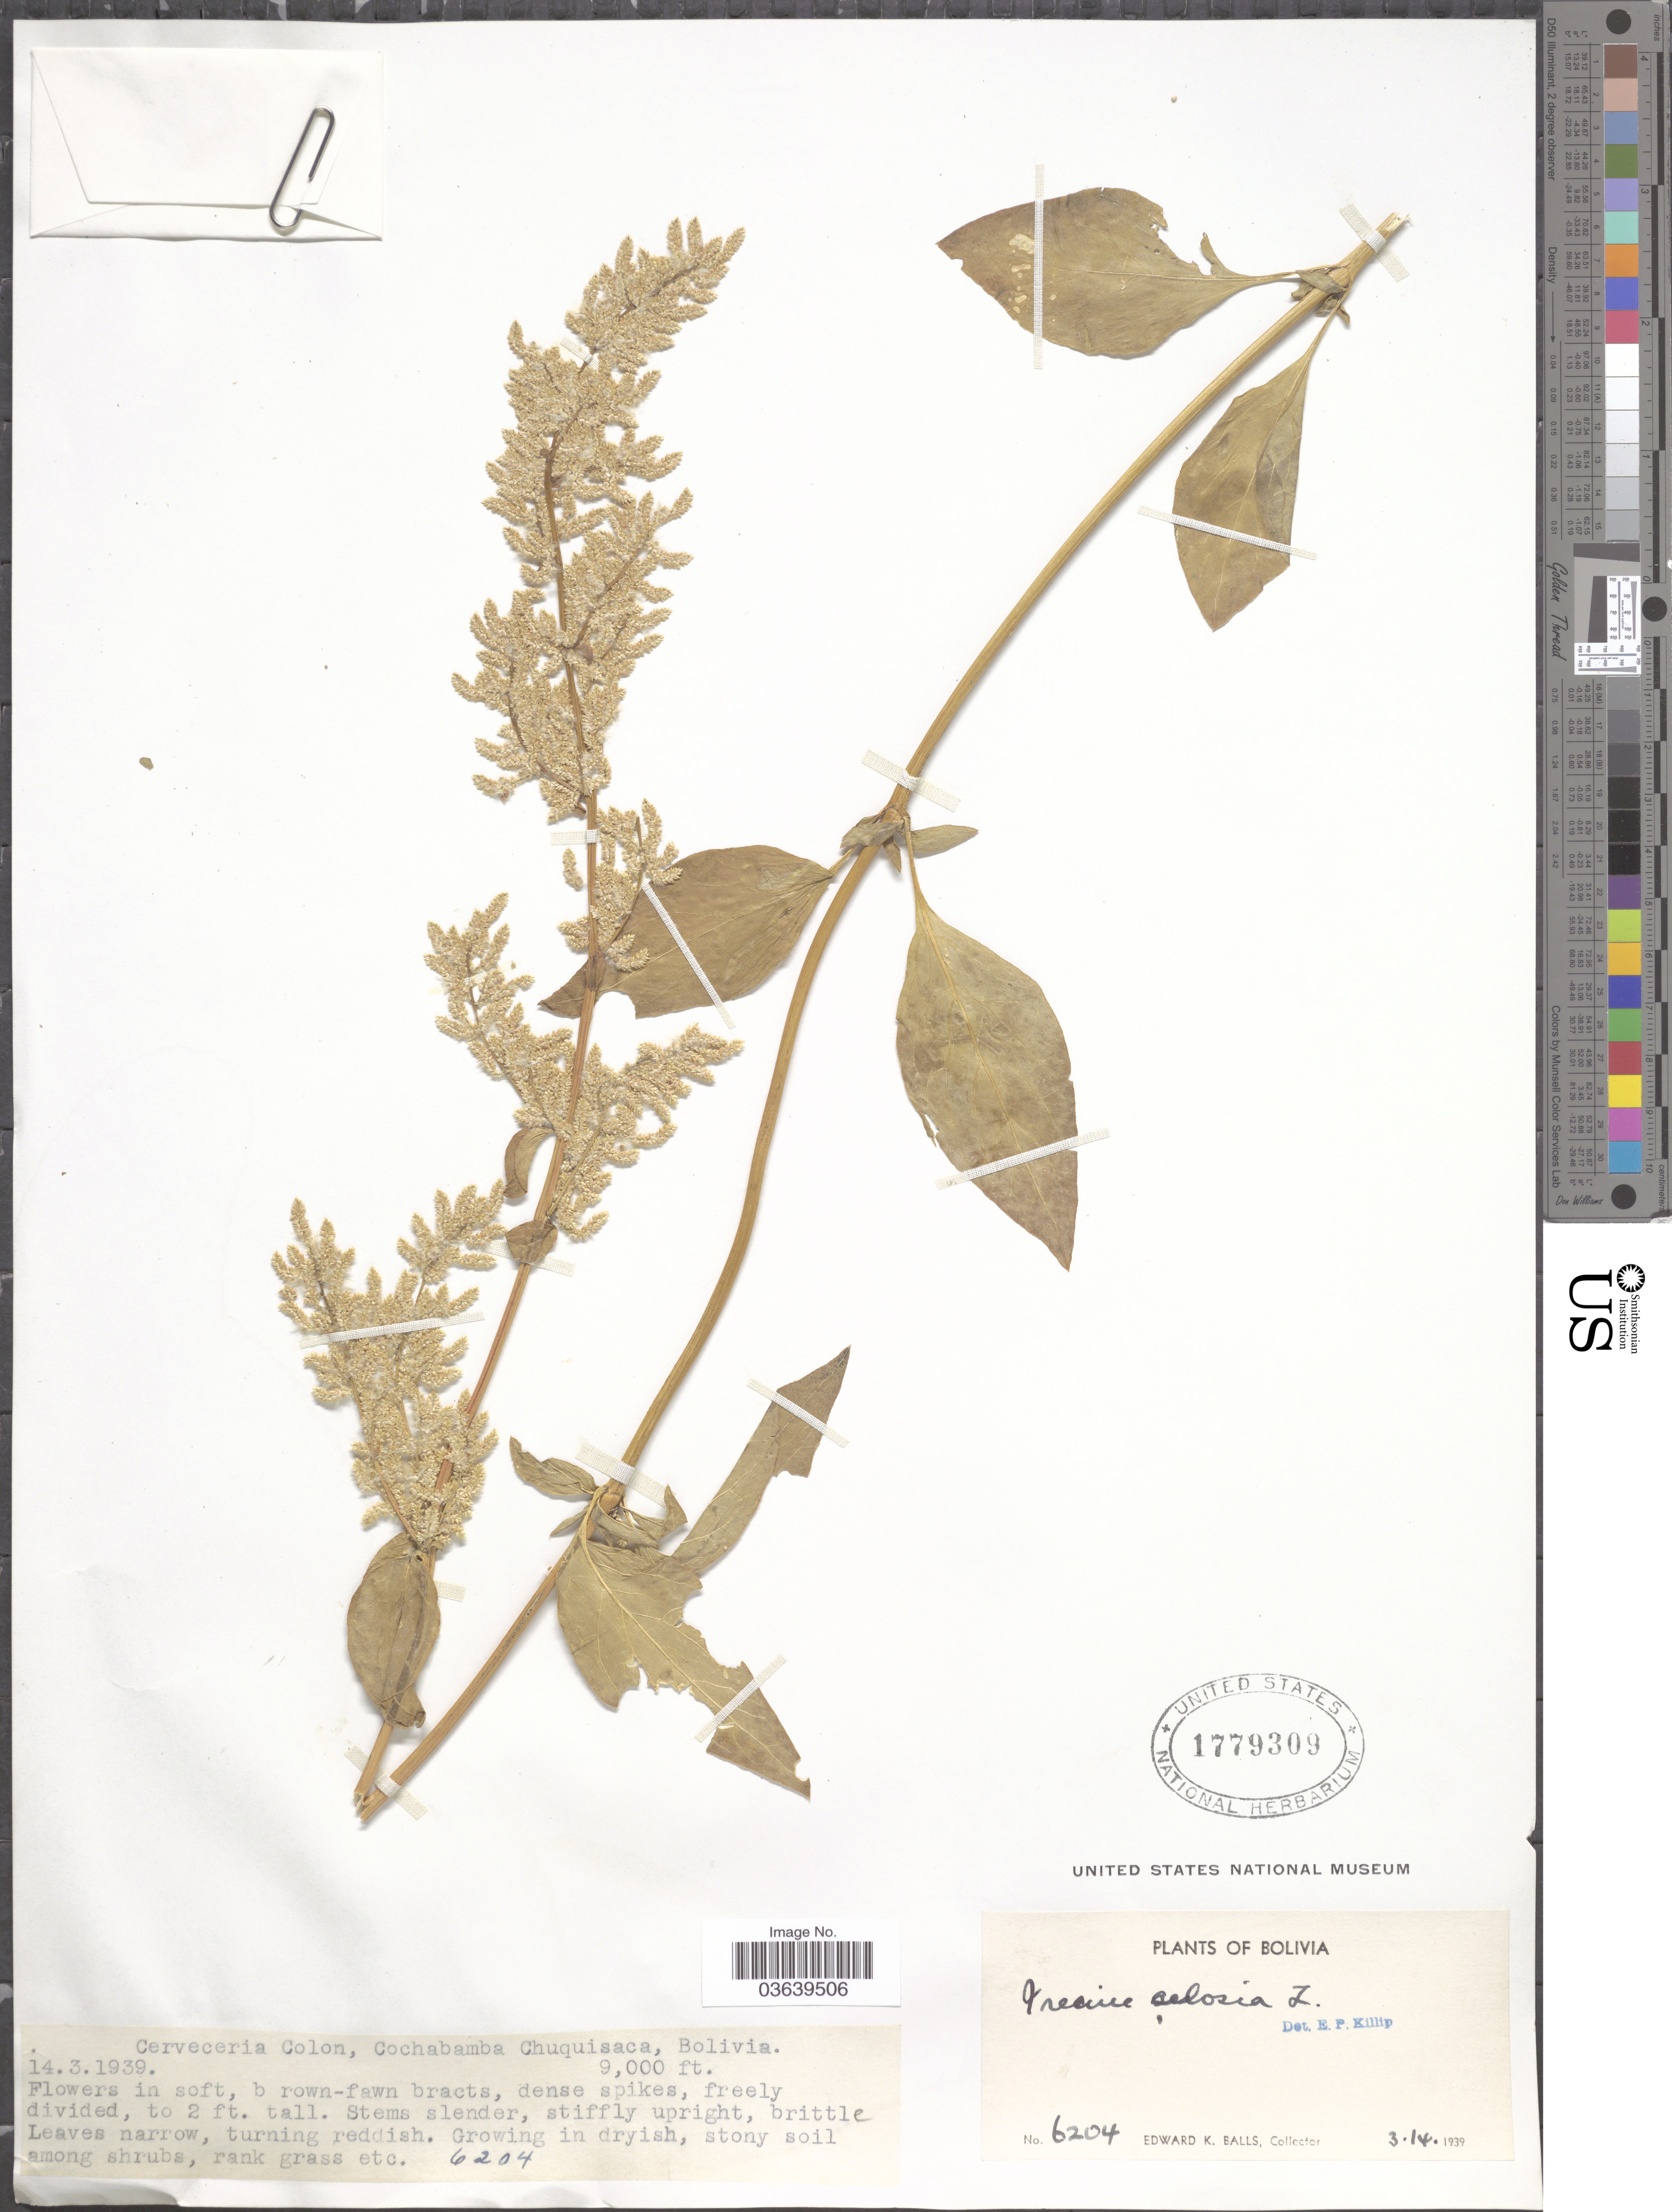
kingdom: Plantae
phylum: Tracheophyta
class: Magnoliopsida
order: Caryophyllales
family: Amaranthaceae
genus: Iresine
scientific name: Iresine celosia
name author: L.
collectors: E. K. Balls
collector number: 6204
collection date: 1939-03-14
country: Bolivia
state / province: Cochabamba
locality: Cerveceria Colon, Cochabamba Chuquisaca.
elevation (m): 2743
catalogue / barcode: US 1779309